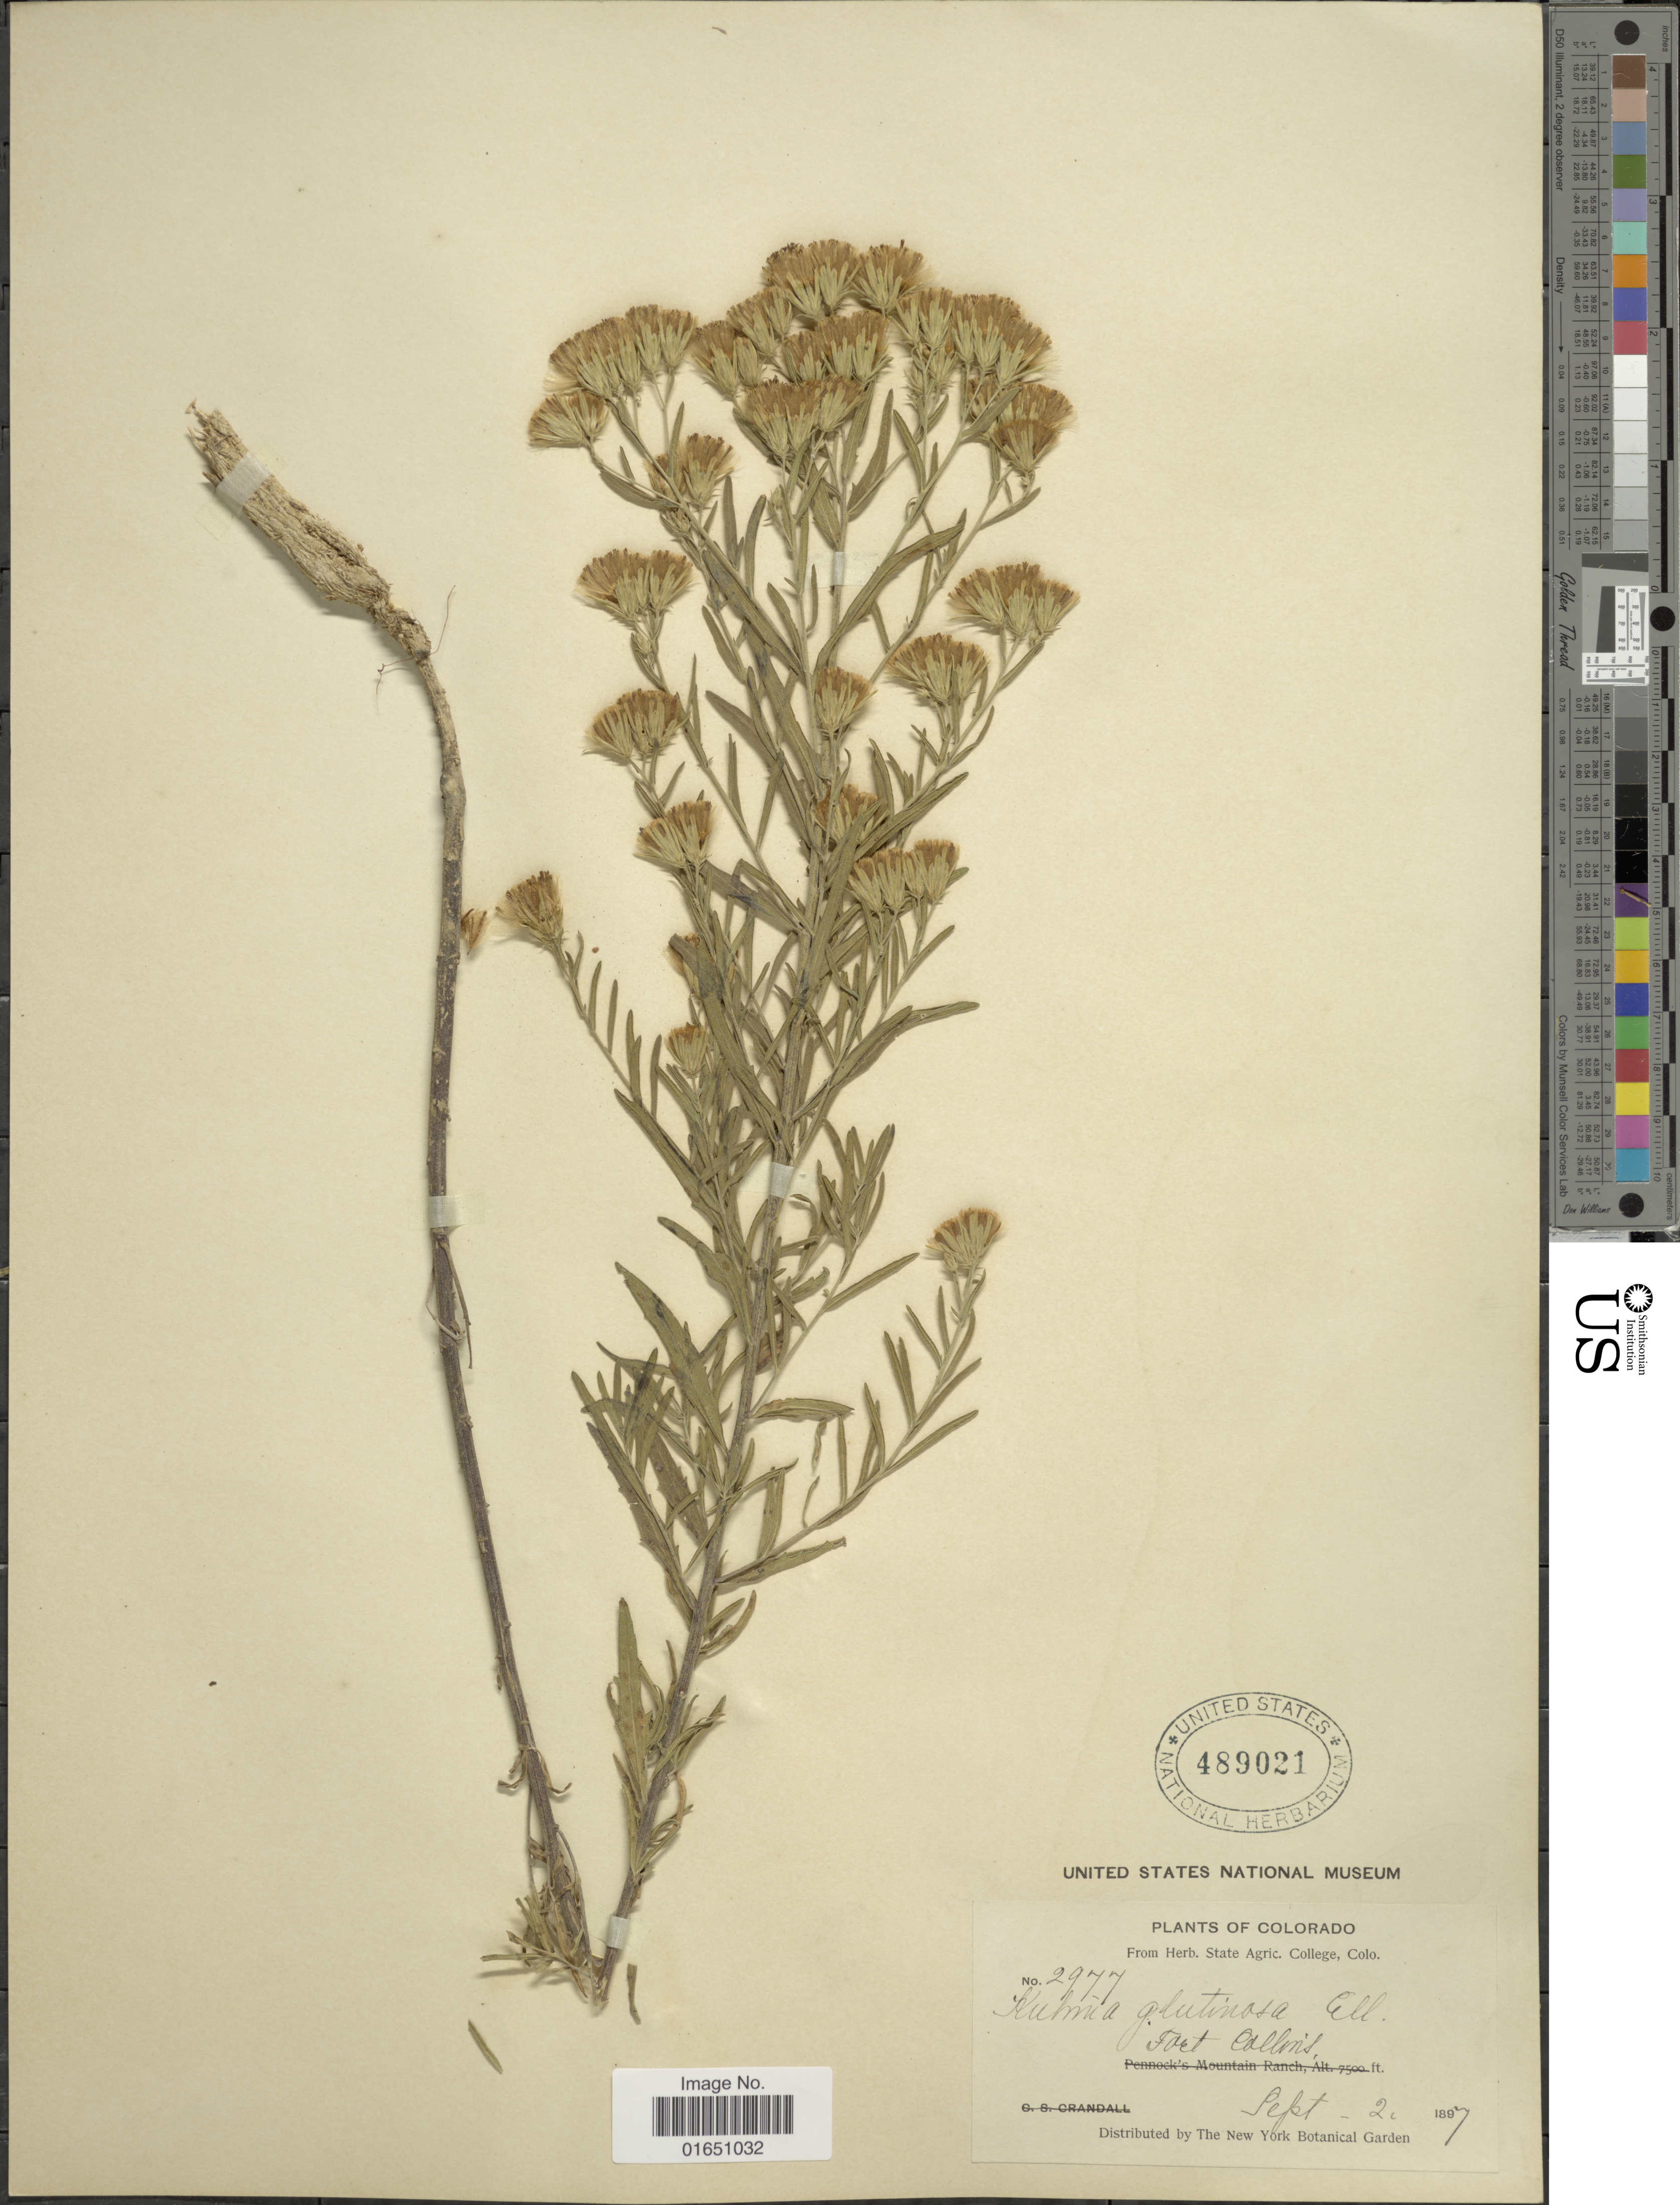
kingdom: Plantae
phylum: Tracheophyta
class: Magnoliopsida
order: Asterales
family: Asteraceae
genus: Brickellia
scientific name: Brickellia eupatorioides var. corymbulosa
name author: (Torr. & A. Gray) Shinners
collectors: ex herb. State Agric. College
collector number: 2977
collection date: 1897-09-02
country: United States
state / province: Colorado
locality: Fort Collins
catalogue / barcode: US 489021